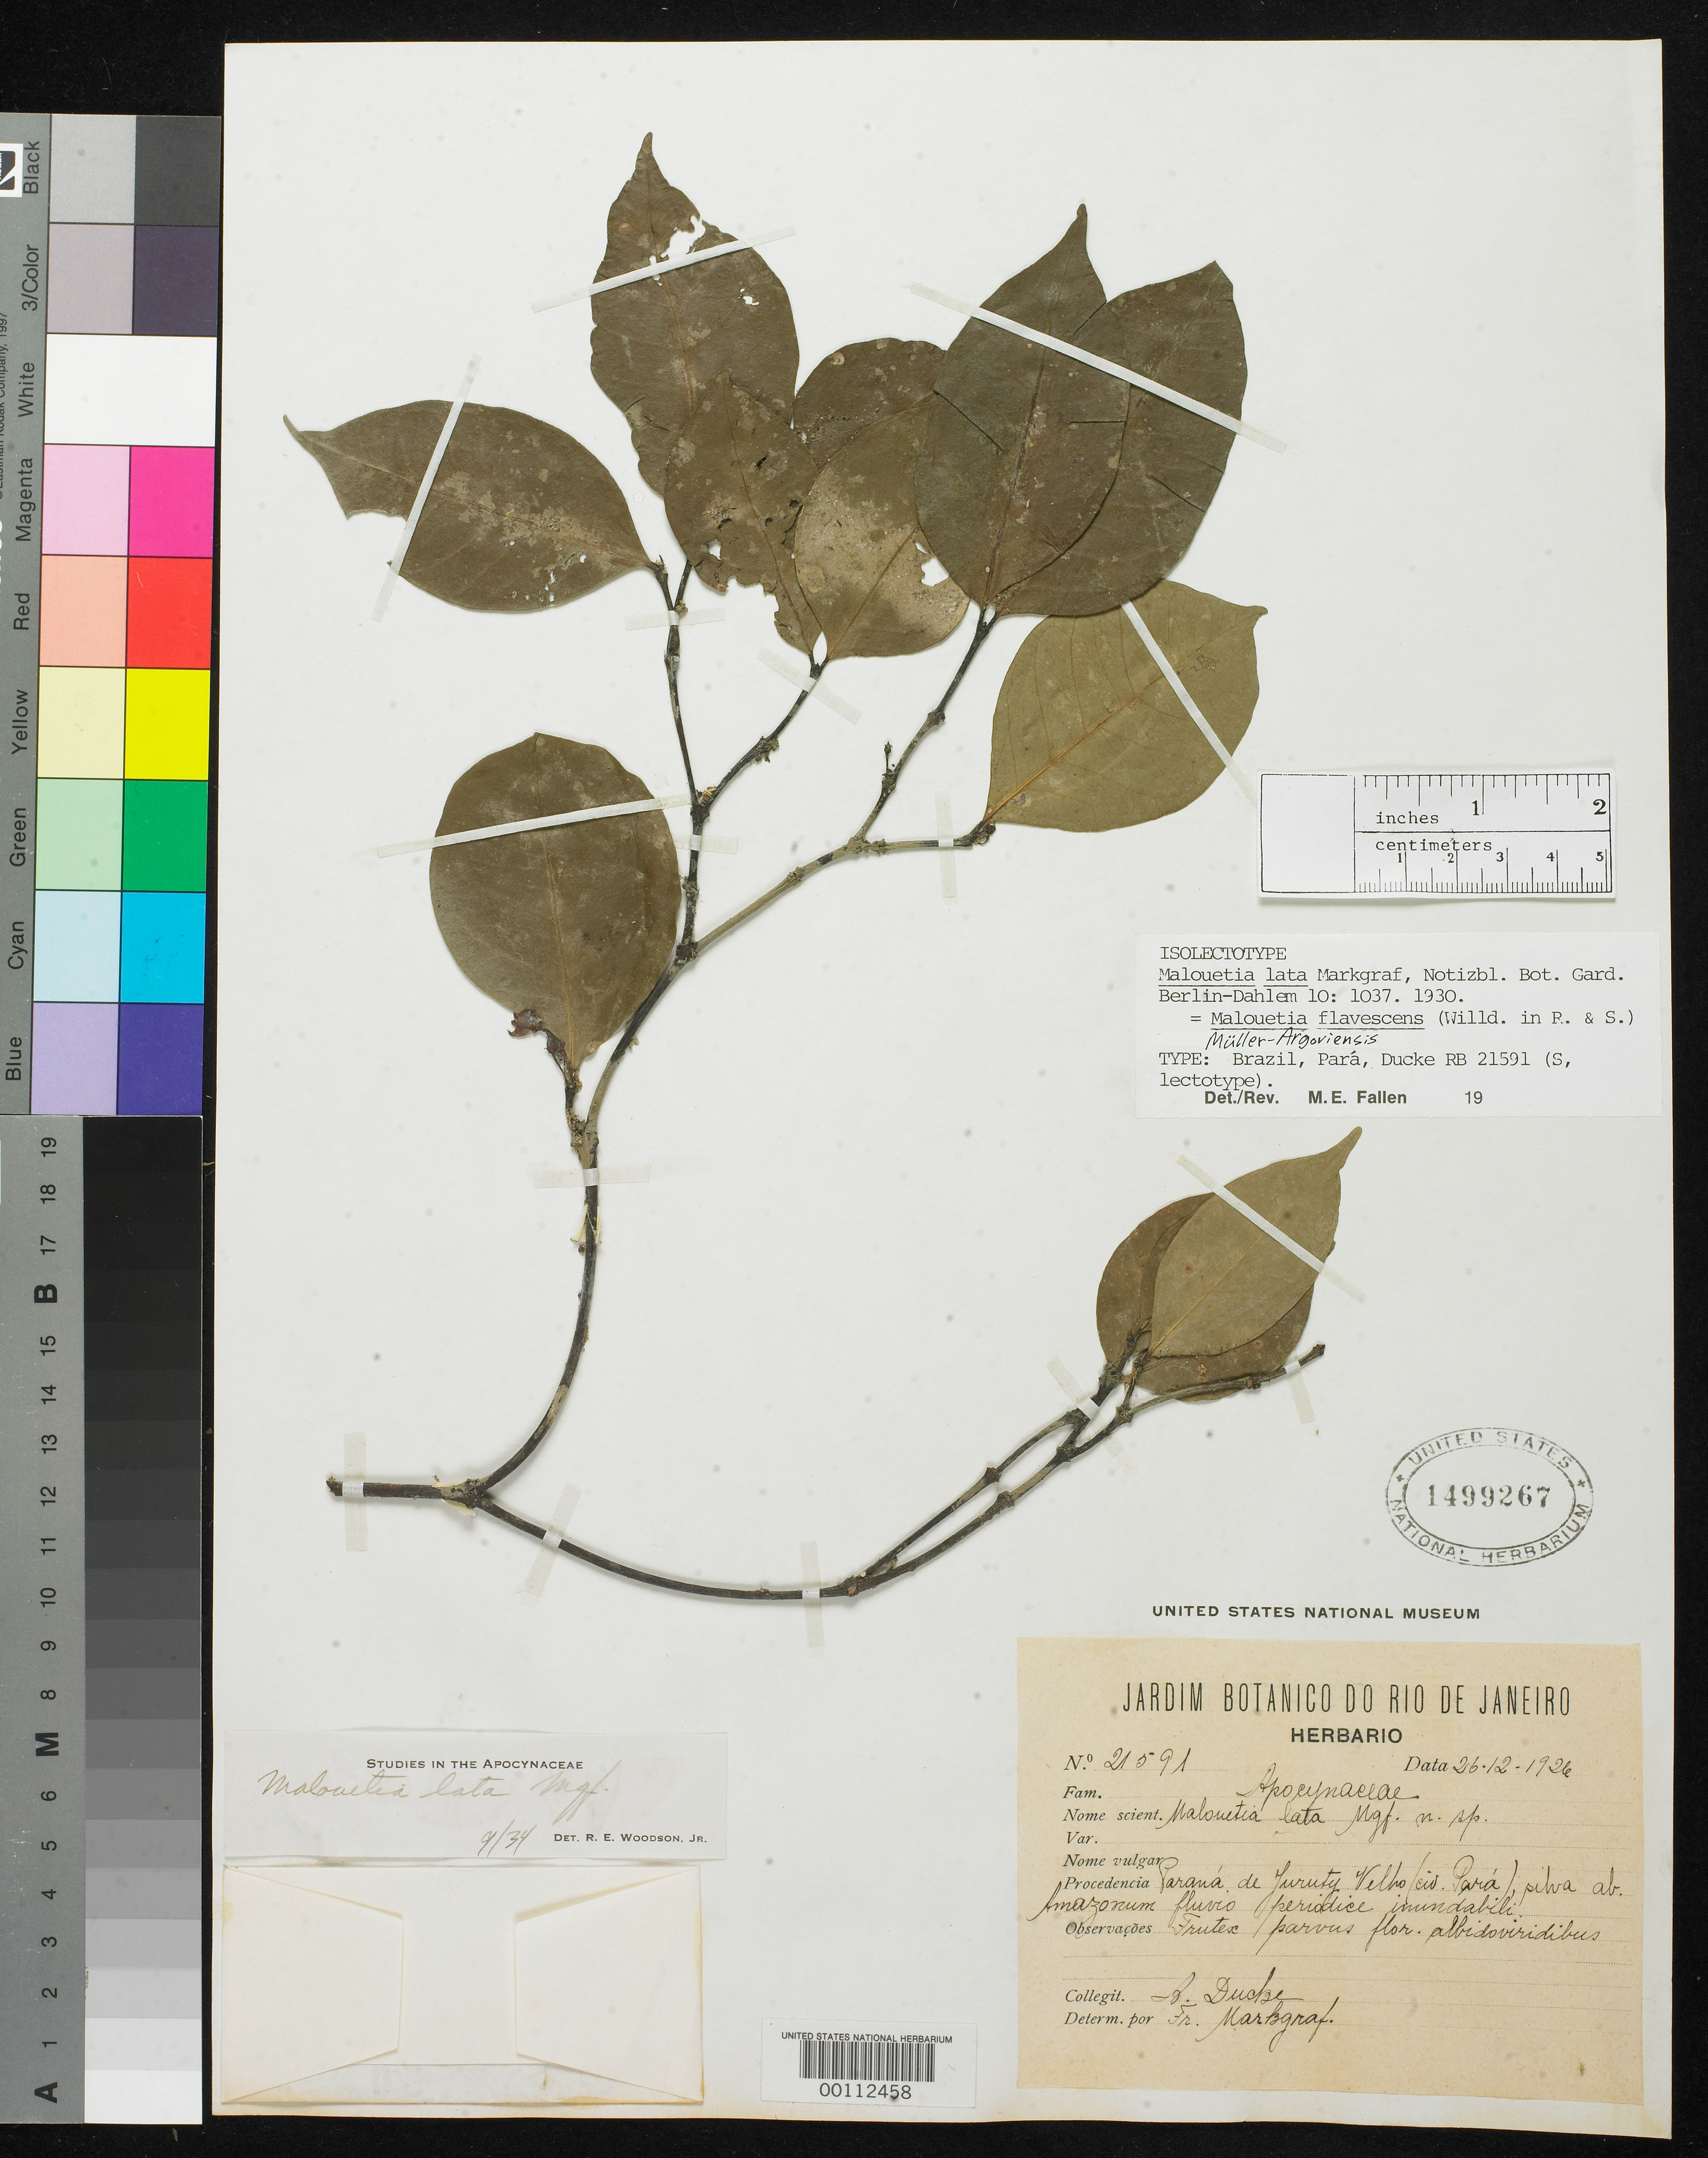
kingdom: Plantae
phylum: Tracheophyta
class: Magnoliopsida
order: Gentianales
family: Apocynaceae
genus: Malouetia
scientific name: Malouetia lata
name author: Markgr.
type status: Isotype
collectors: A. Ducke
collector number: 21591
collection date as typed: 26 Dec 1926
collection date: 1926-12-26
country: Brazil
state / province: Pará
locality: Parana de Juruty Velho.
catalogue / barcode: US 1499267